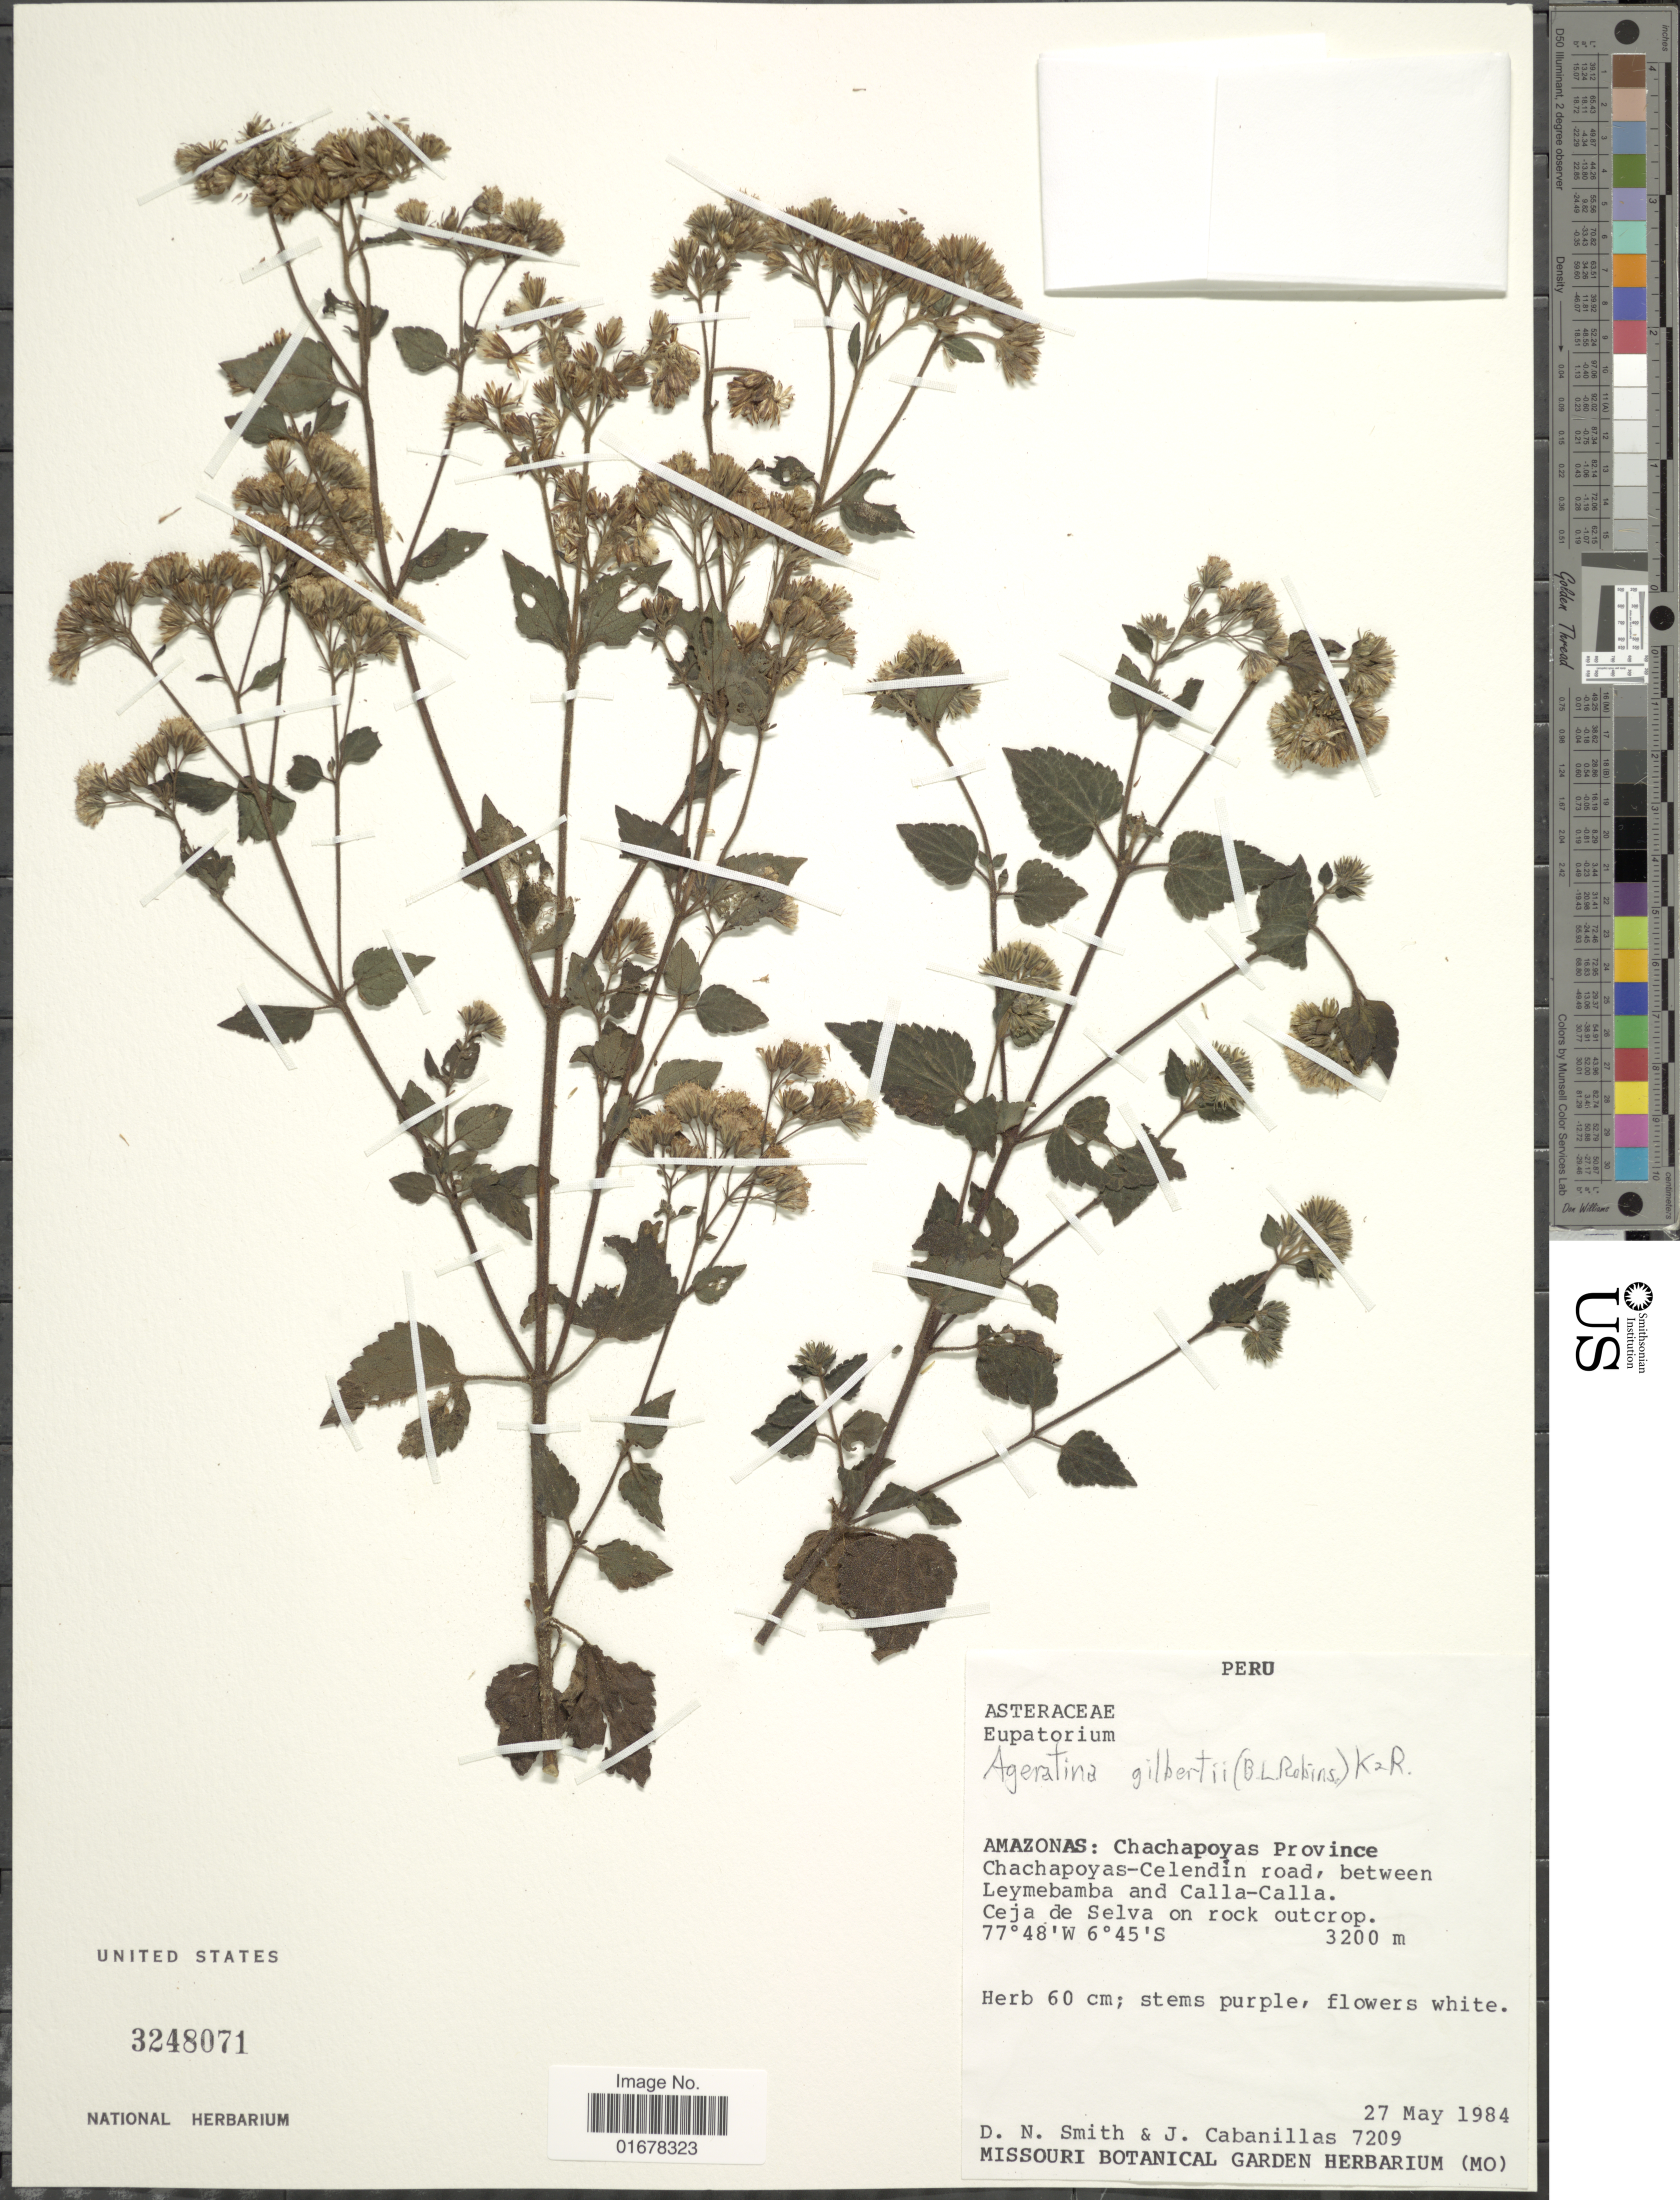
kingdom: Plantae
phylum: Tracheophyta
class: Magnoliopsida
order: Asterales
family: Asteraceae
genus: Ageratina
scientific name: Ageratina gilbertii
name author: (B.L. Rob.) R.M. King & H. Rob.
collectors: D. Smith & J. Cabanillas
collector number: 7209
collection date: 1984-05-27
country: Peru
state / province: Amazonas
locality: Amazonas: Chachapoyas Province, Chachapoyas-Celendin road, between Leymebamba and Calla-Calla, Ceja de Selva on rock outcrop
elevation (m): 3200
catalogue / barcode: US 3248071